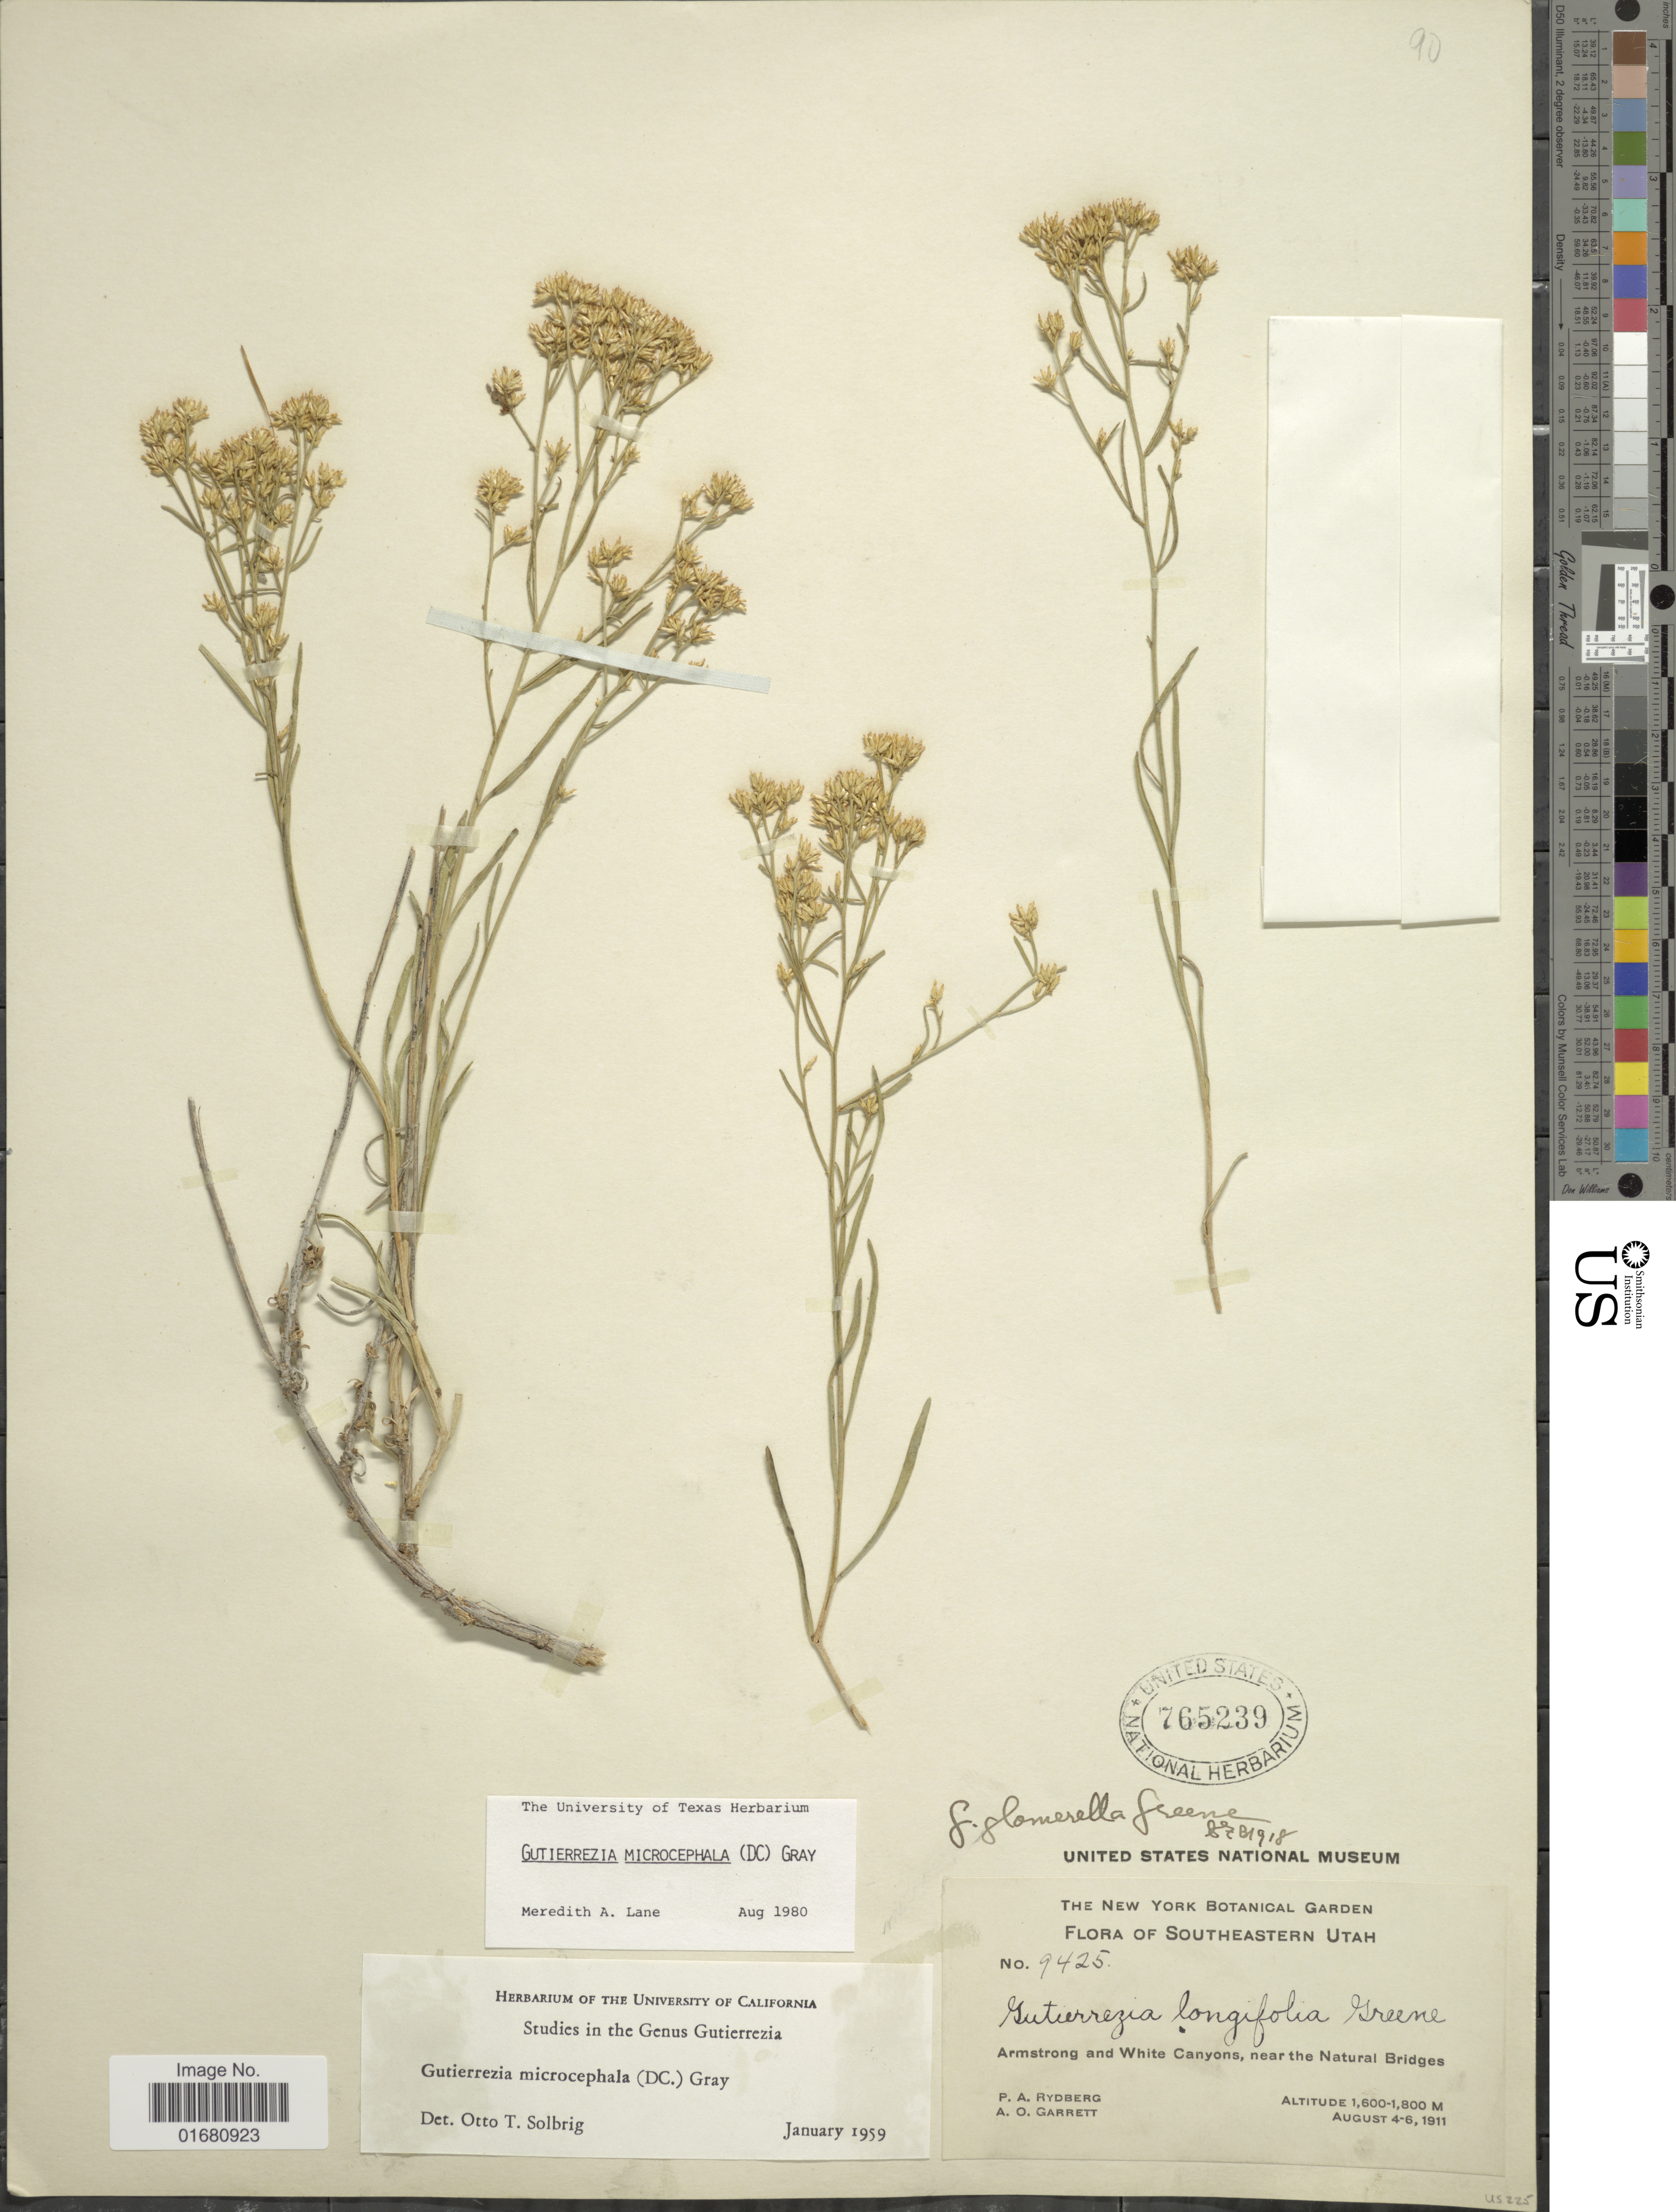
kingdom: Plantae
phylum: Tracheophyta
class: Magnoliopsida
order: Asterales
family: Asteraceae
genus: Gutierrezia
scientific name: Gutierrezia microcephala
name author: (DC.) A. Gray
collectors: P. A. Rydberg & A. O. Garrett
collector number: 9425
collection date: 1911-08-04/1911-08-06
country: United States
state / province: Utah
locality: Southeastern Utah, Amstrong and White Canyons, near the Natural Bridges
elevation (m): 1600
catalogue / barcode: US 765239